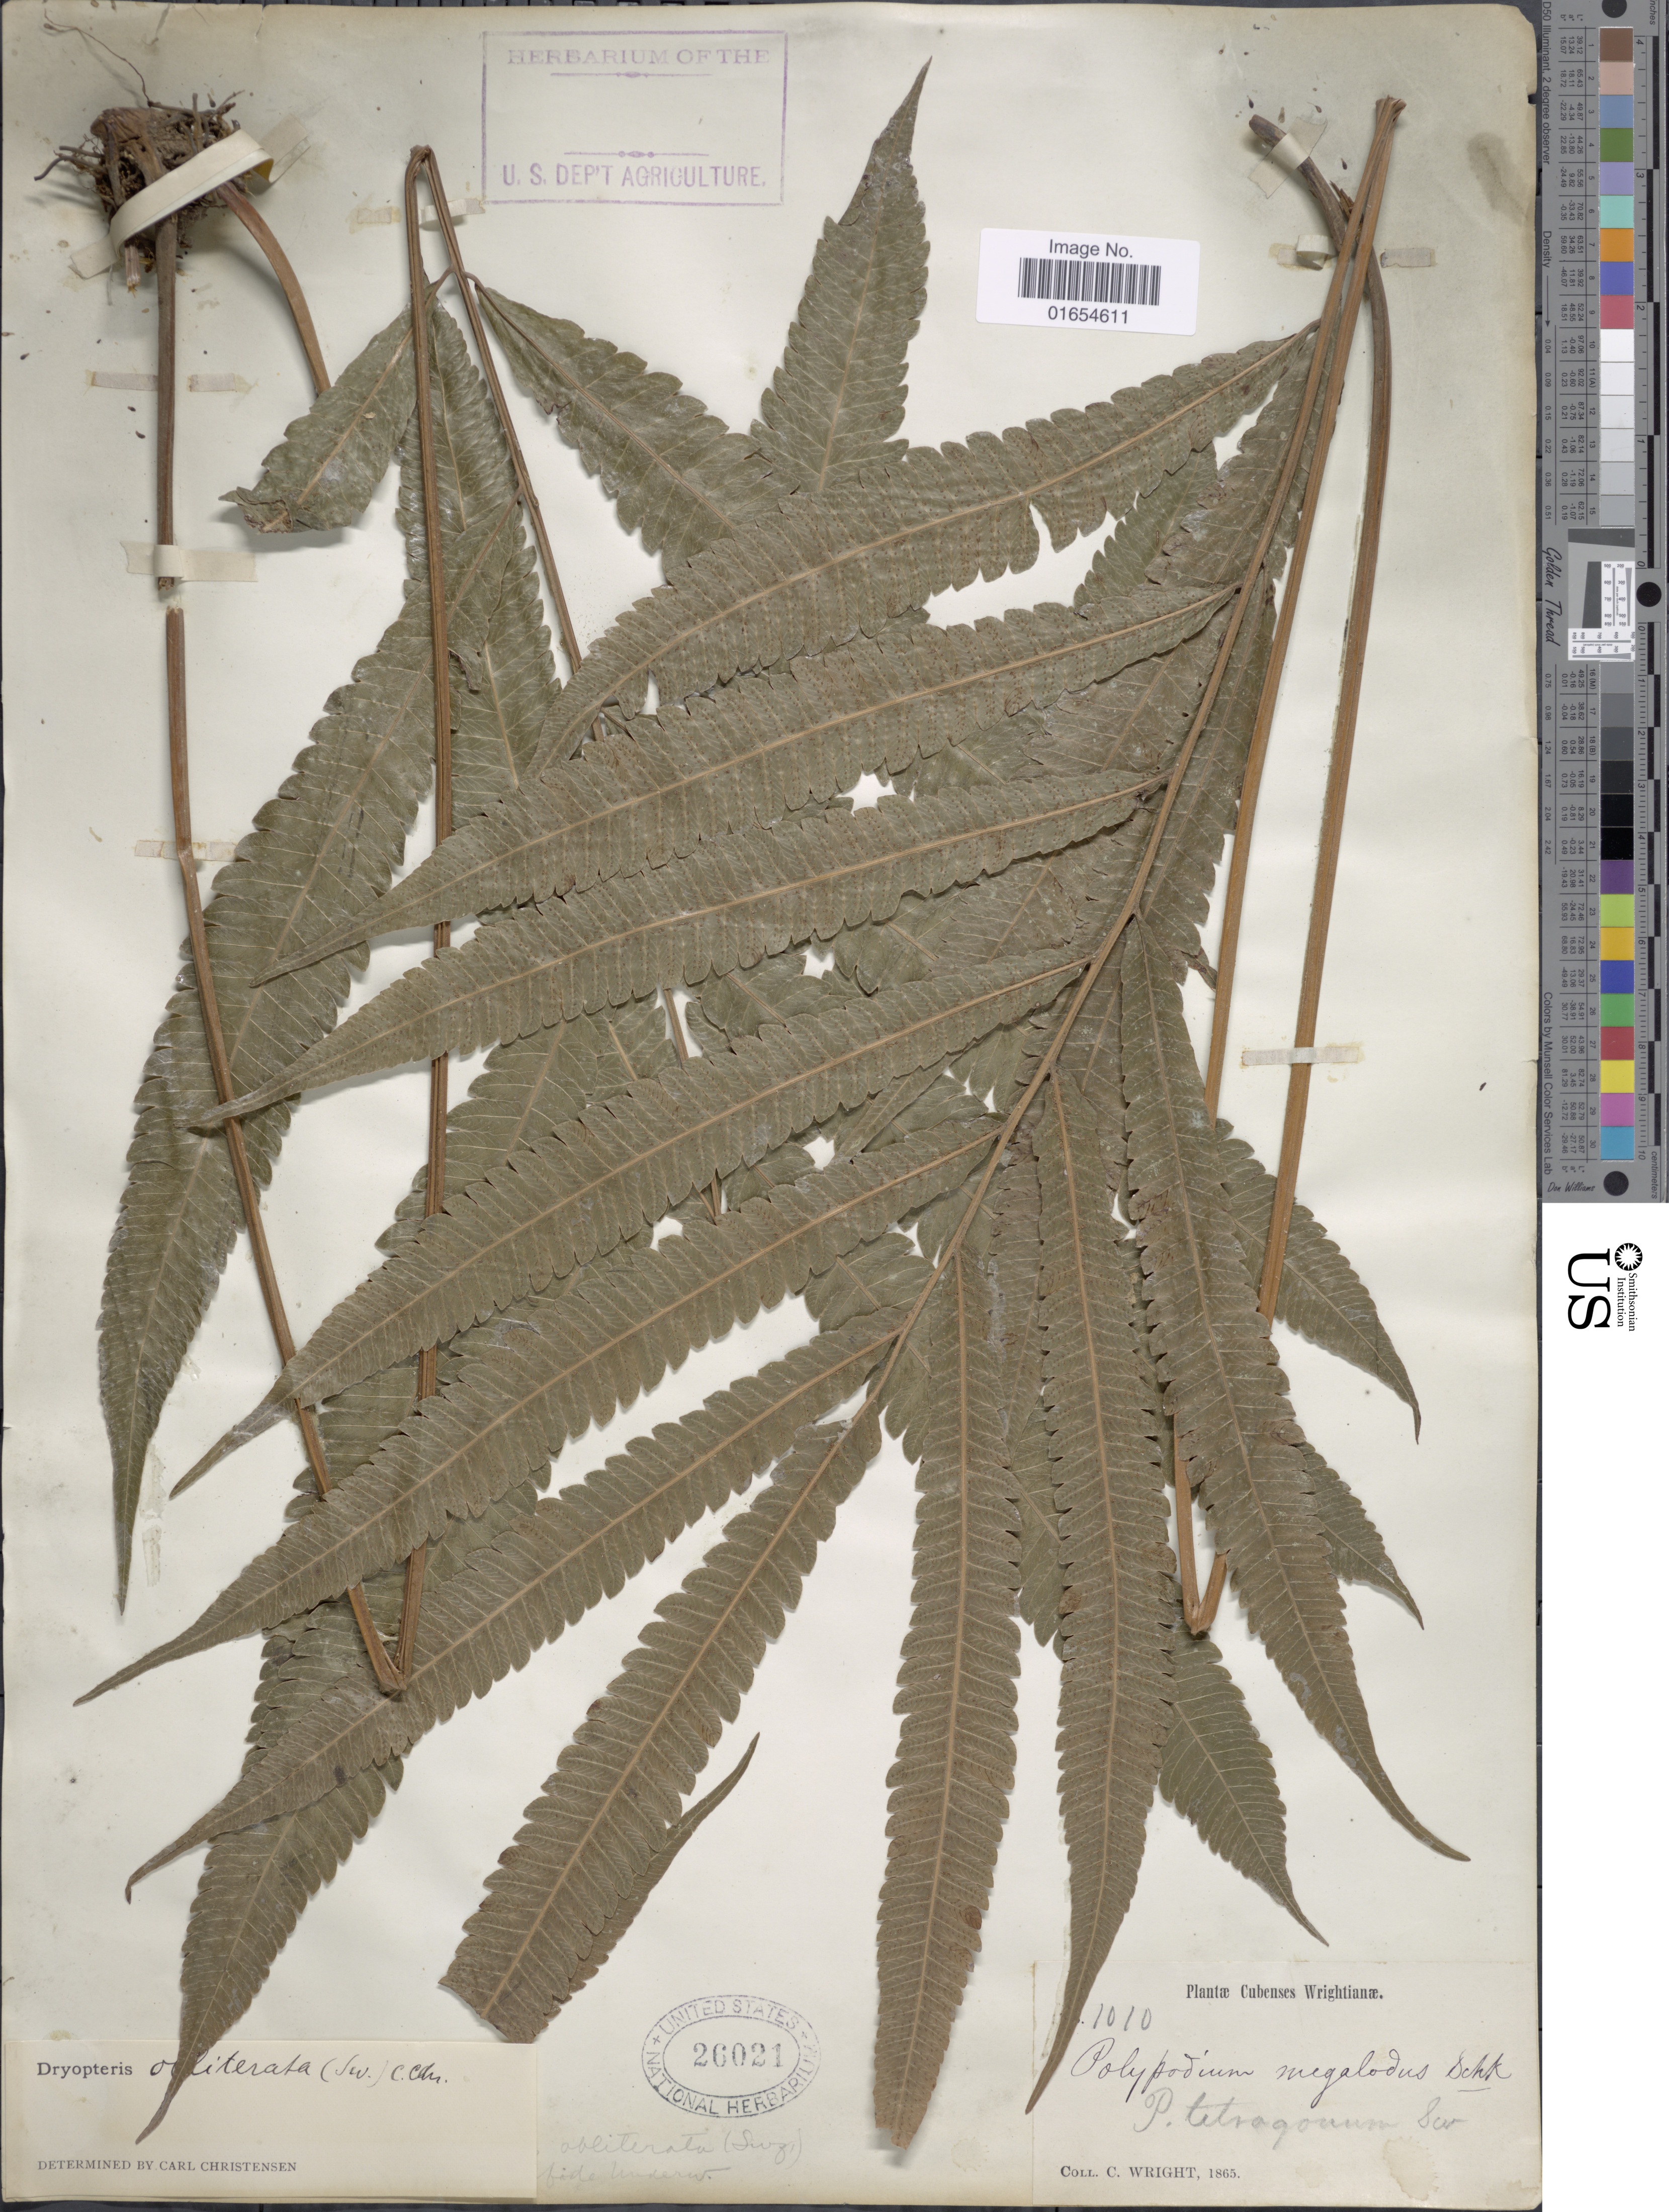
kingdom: Plantae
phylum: Tracheophyta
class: Polypodiopsida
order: Polypodiales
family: Thelypteridaceae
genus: Goniopteris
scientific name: Goniopteris obliterata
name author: (Sw.) C. Presl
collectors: C. Wright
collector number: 1010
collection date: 1865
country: Cuba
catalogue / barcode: US 26021